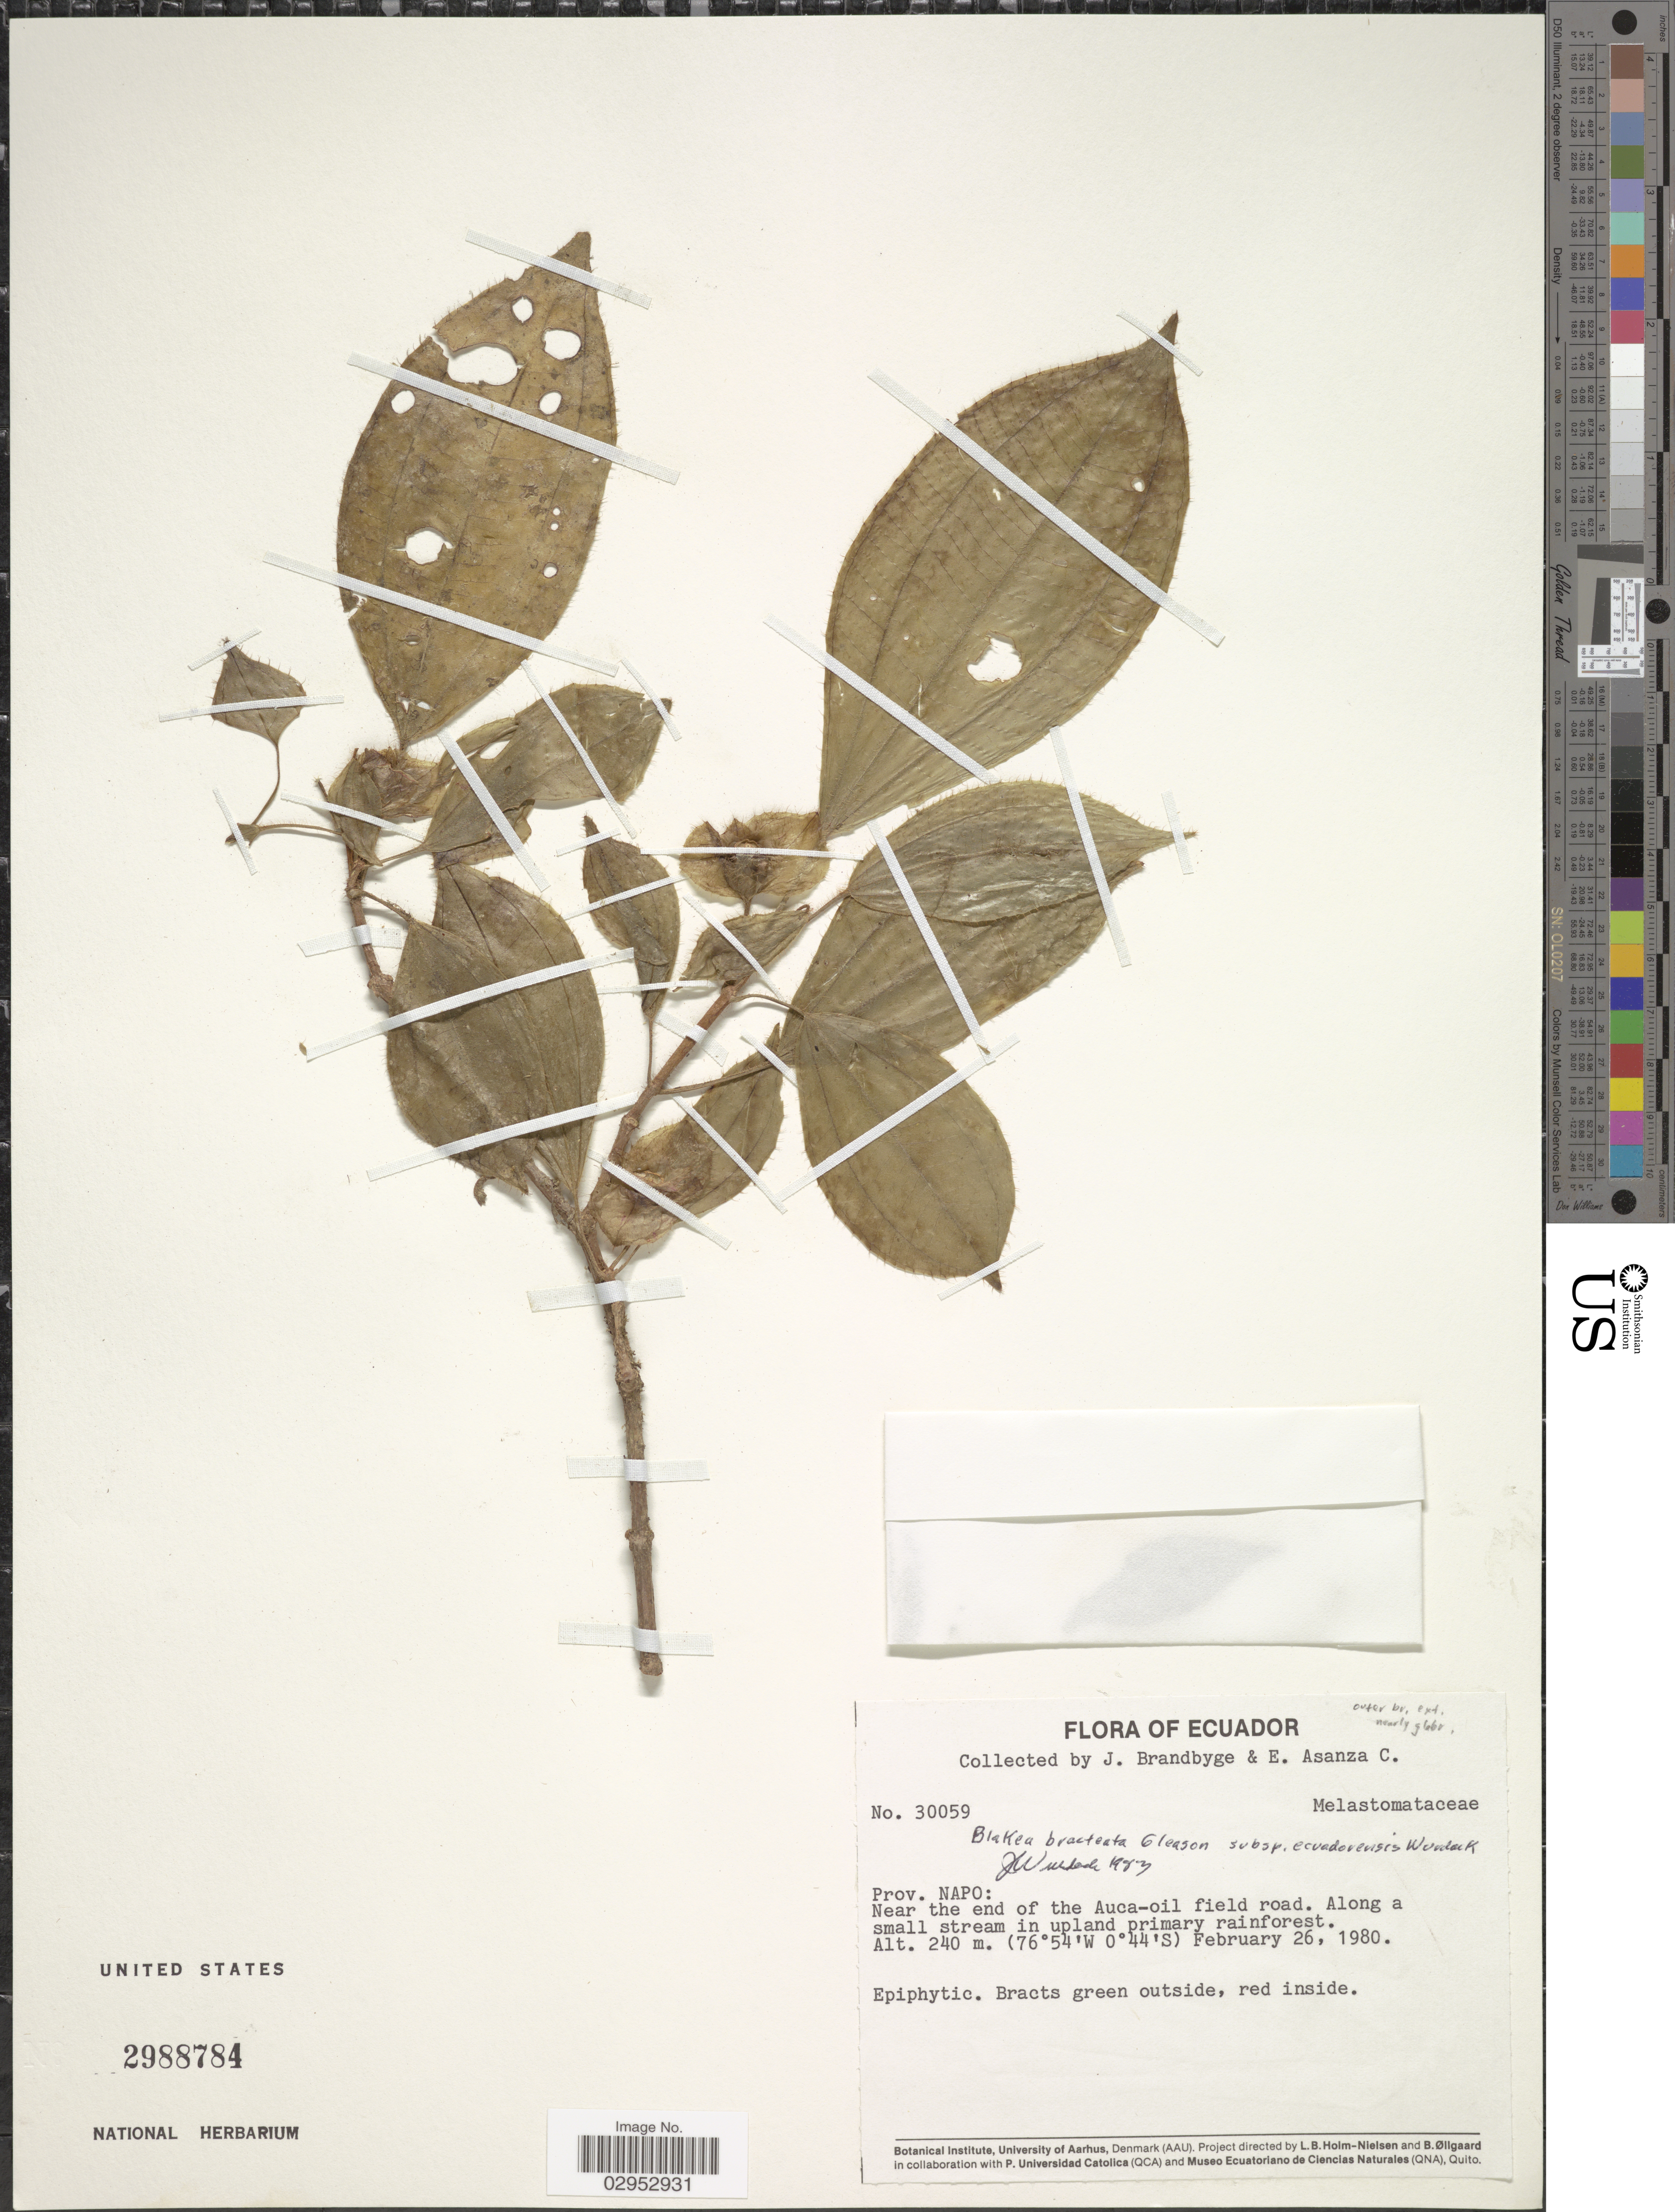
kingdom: Plantae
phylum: Tracheophyta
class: Magnoliopsida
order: Myrtales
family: Melastomataceae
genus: Blakea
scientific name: Blakea bracteata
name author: Gleason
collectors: J. Brandbyge & E. Asanza C.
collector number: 30059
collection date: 1980-02-26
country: Ecuador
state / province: Napo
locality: Near the end of the Auca-oil field road. Along a small stream in upland primary rainforest.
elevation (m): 240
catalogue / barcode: US 2988784